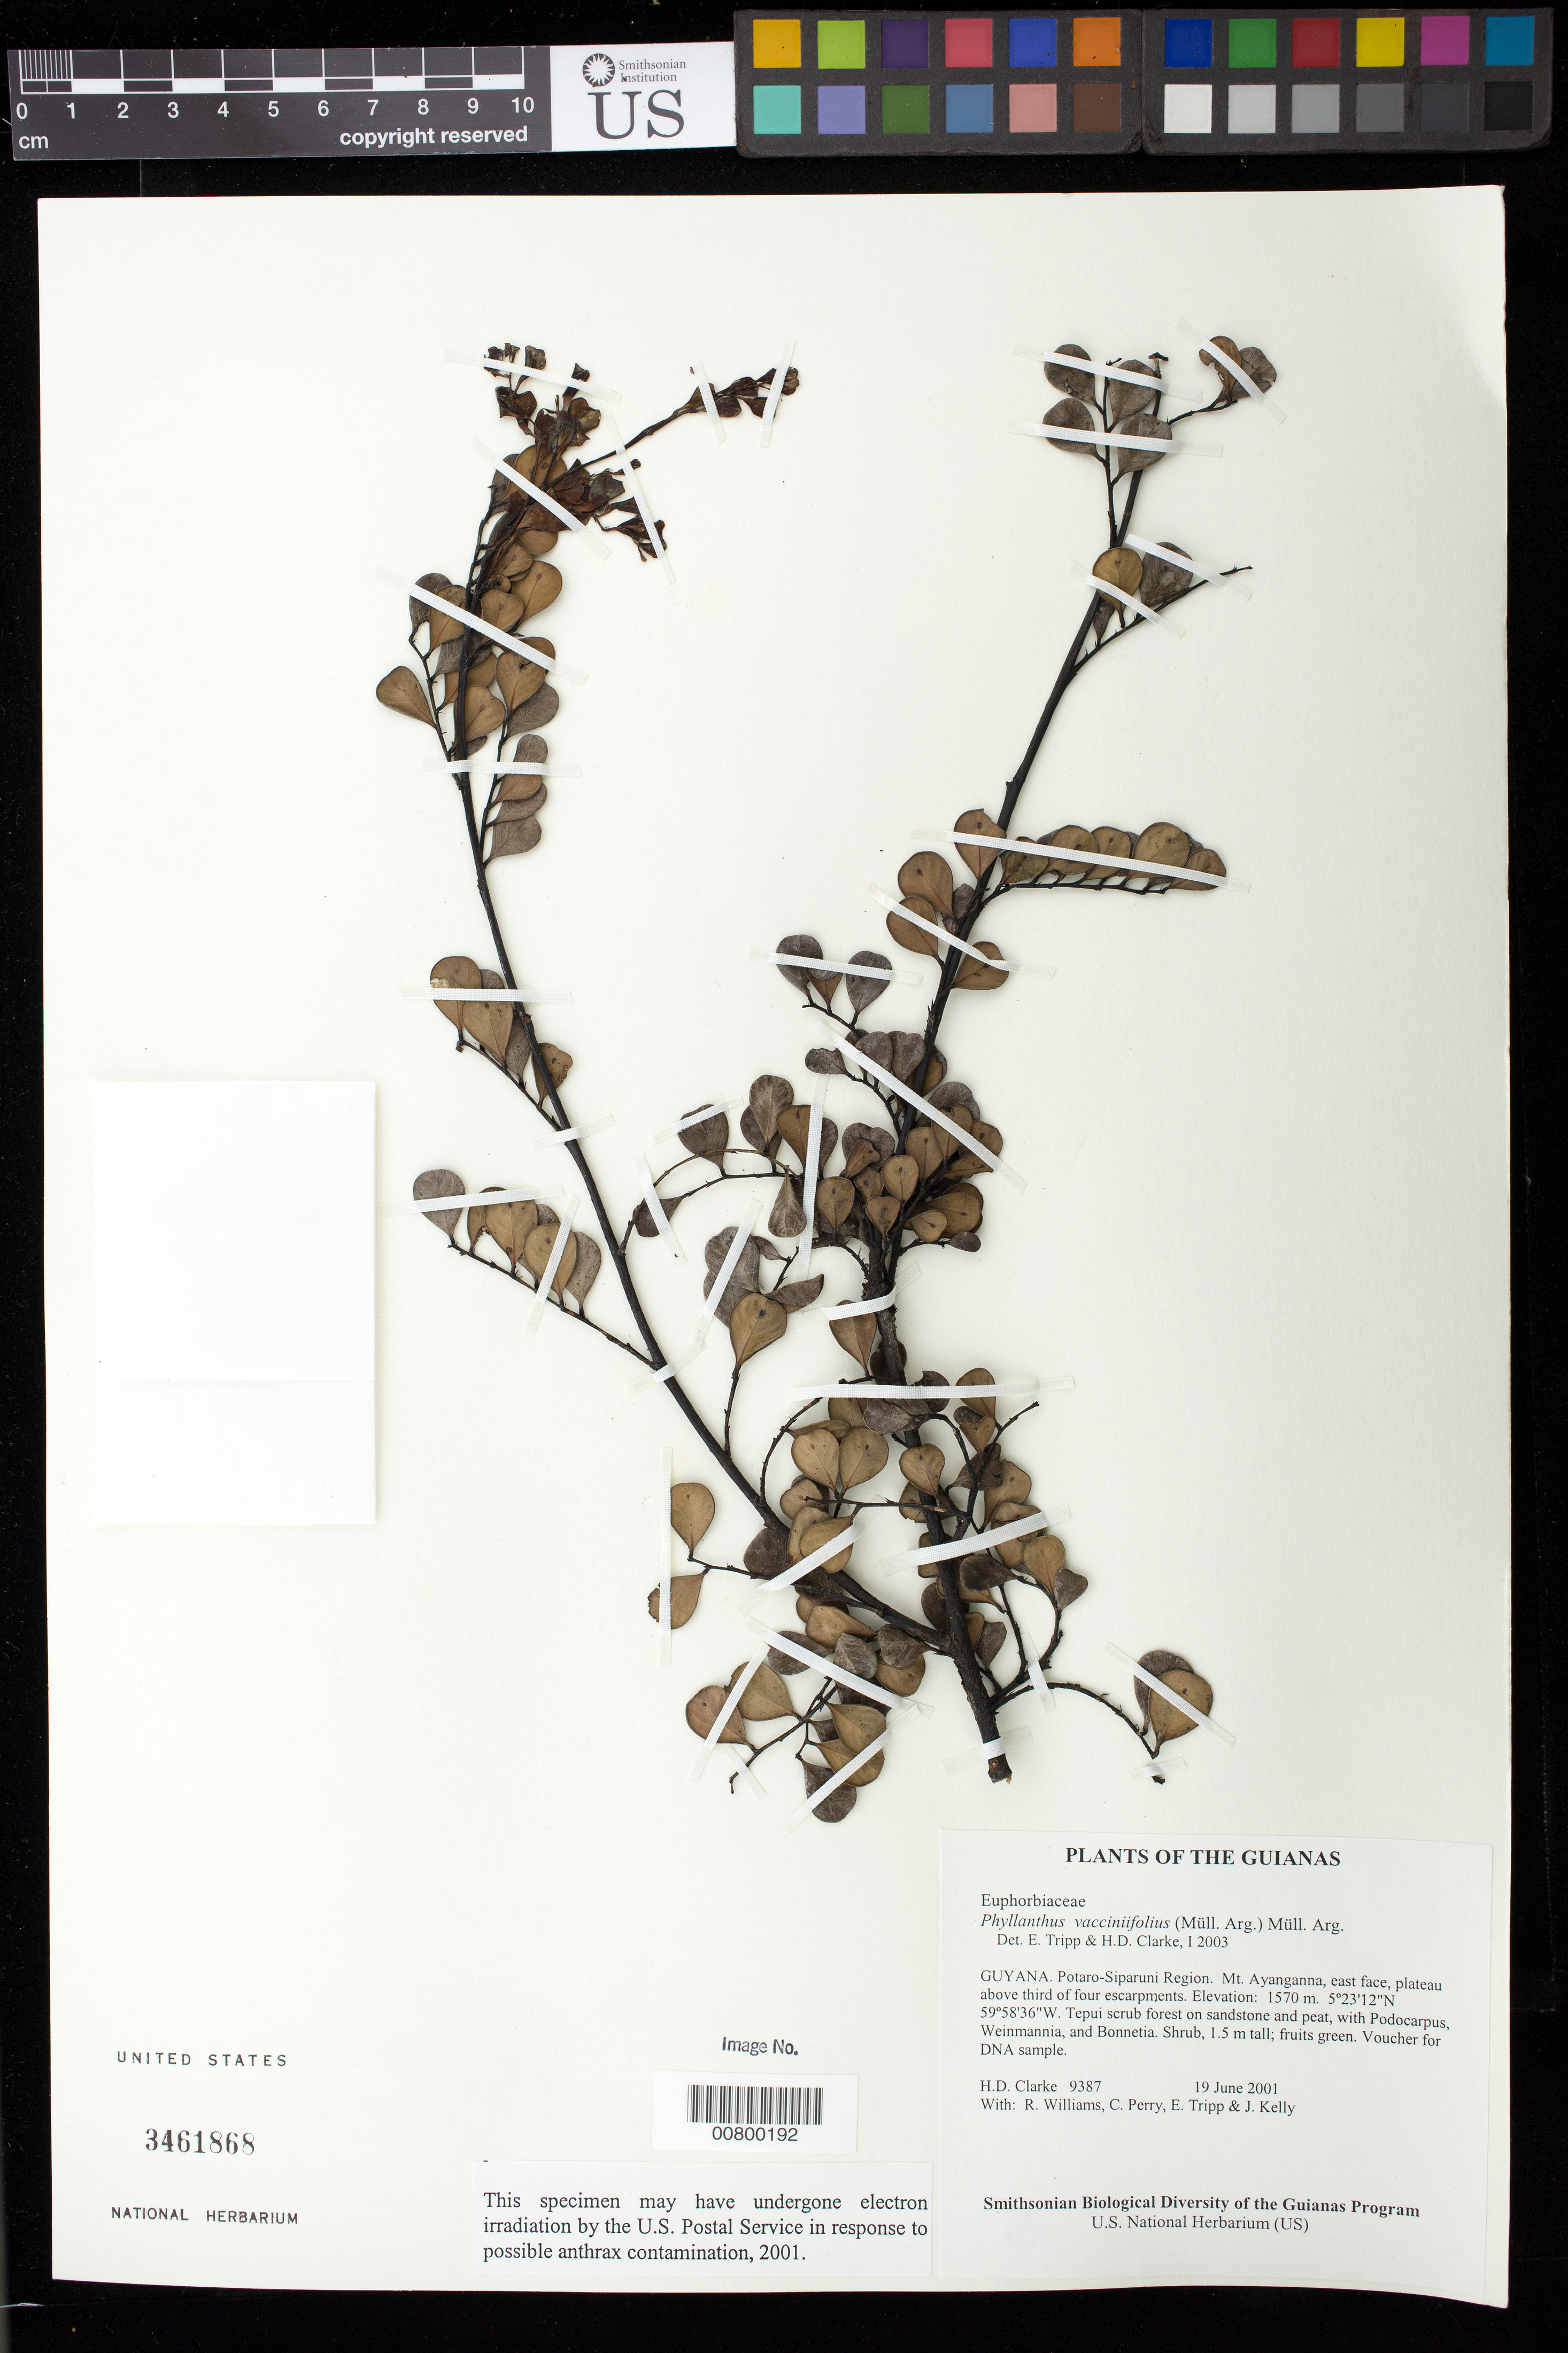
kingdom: Plantae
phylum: Tracheophyta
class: Magnoliopsida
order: Malpighiales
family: Phyllanthaceae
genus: Phyllanthus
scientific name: Phyllanthus vacciniifolius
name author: (Müll. Arg.) Müll. Arg.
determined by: Tripp, E. A.; Clarke, H. D.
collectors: H. D. Clarke, R. Williams, C. Perry, E. Tripp & J. Kelly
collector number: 9387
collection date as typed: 19 June 2001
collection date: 2001-06-19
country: Guyana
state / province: Potaro-Siparuni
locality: Mt. Ayanganna, east face, plateau above third of four escarpments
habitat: Tepui scrub forest on sandstone and peat, with Podocarpus, Weinmannia, and Bonnetia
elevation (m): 1570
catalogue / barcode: US 3461868